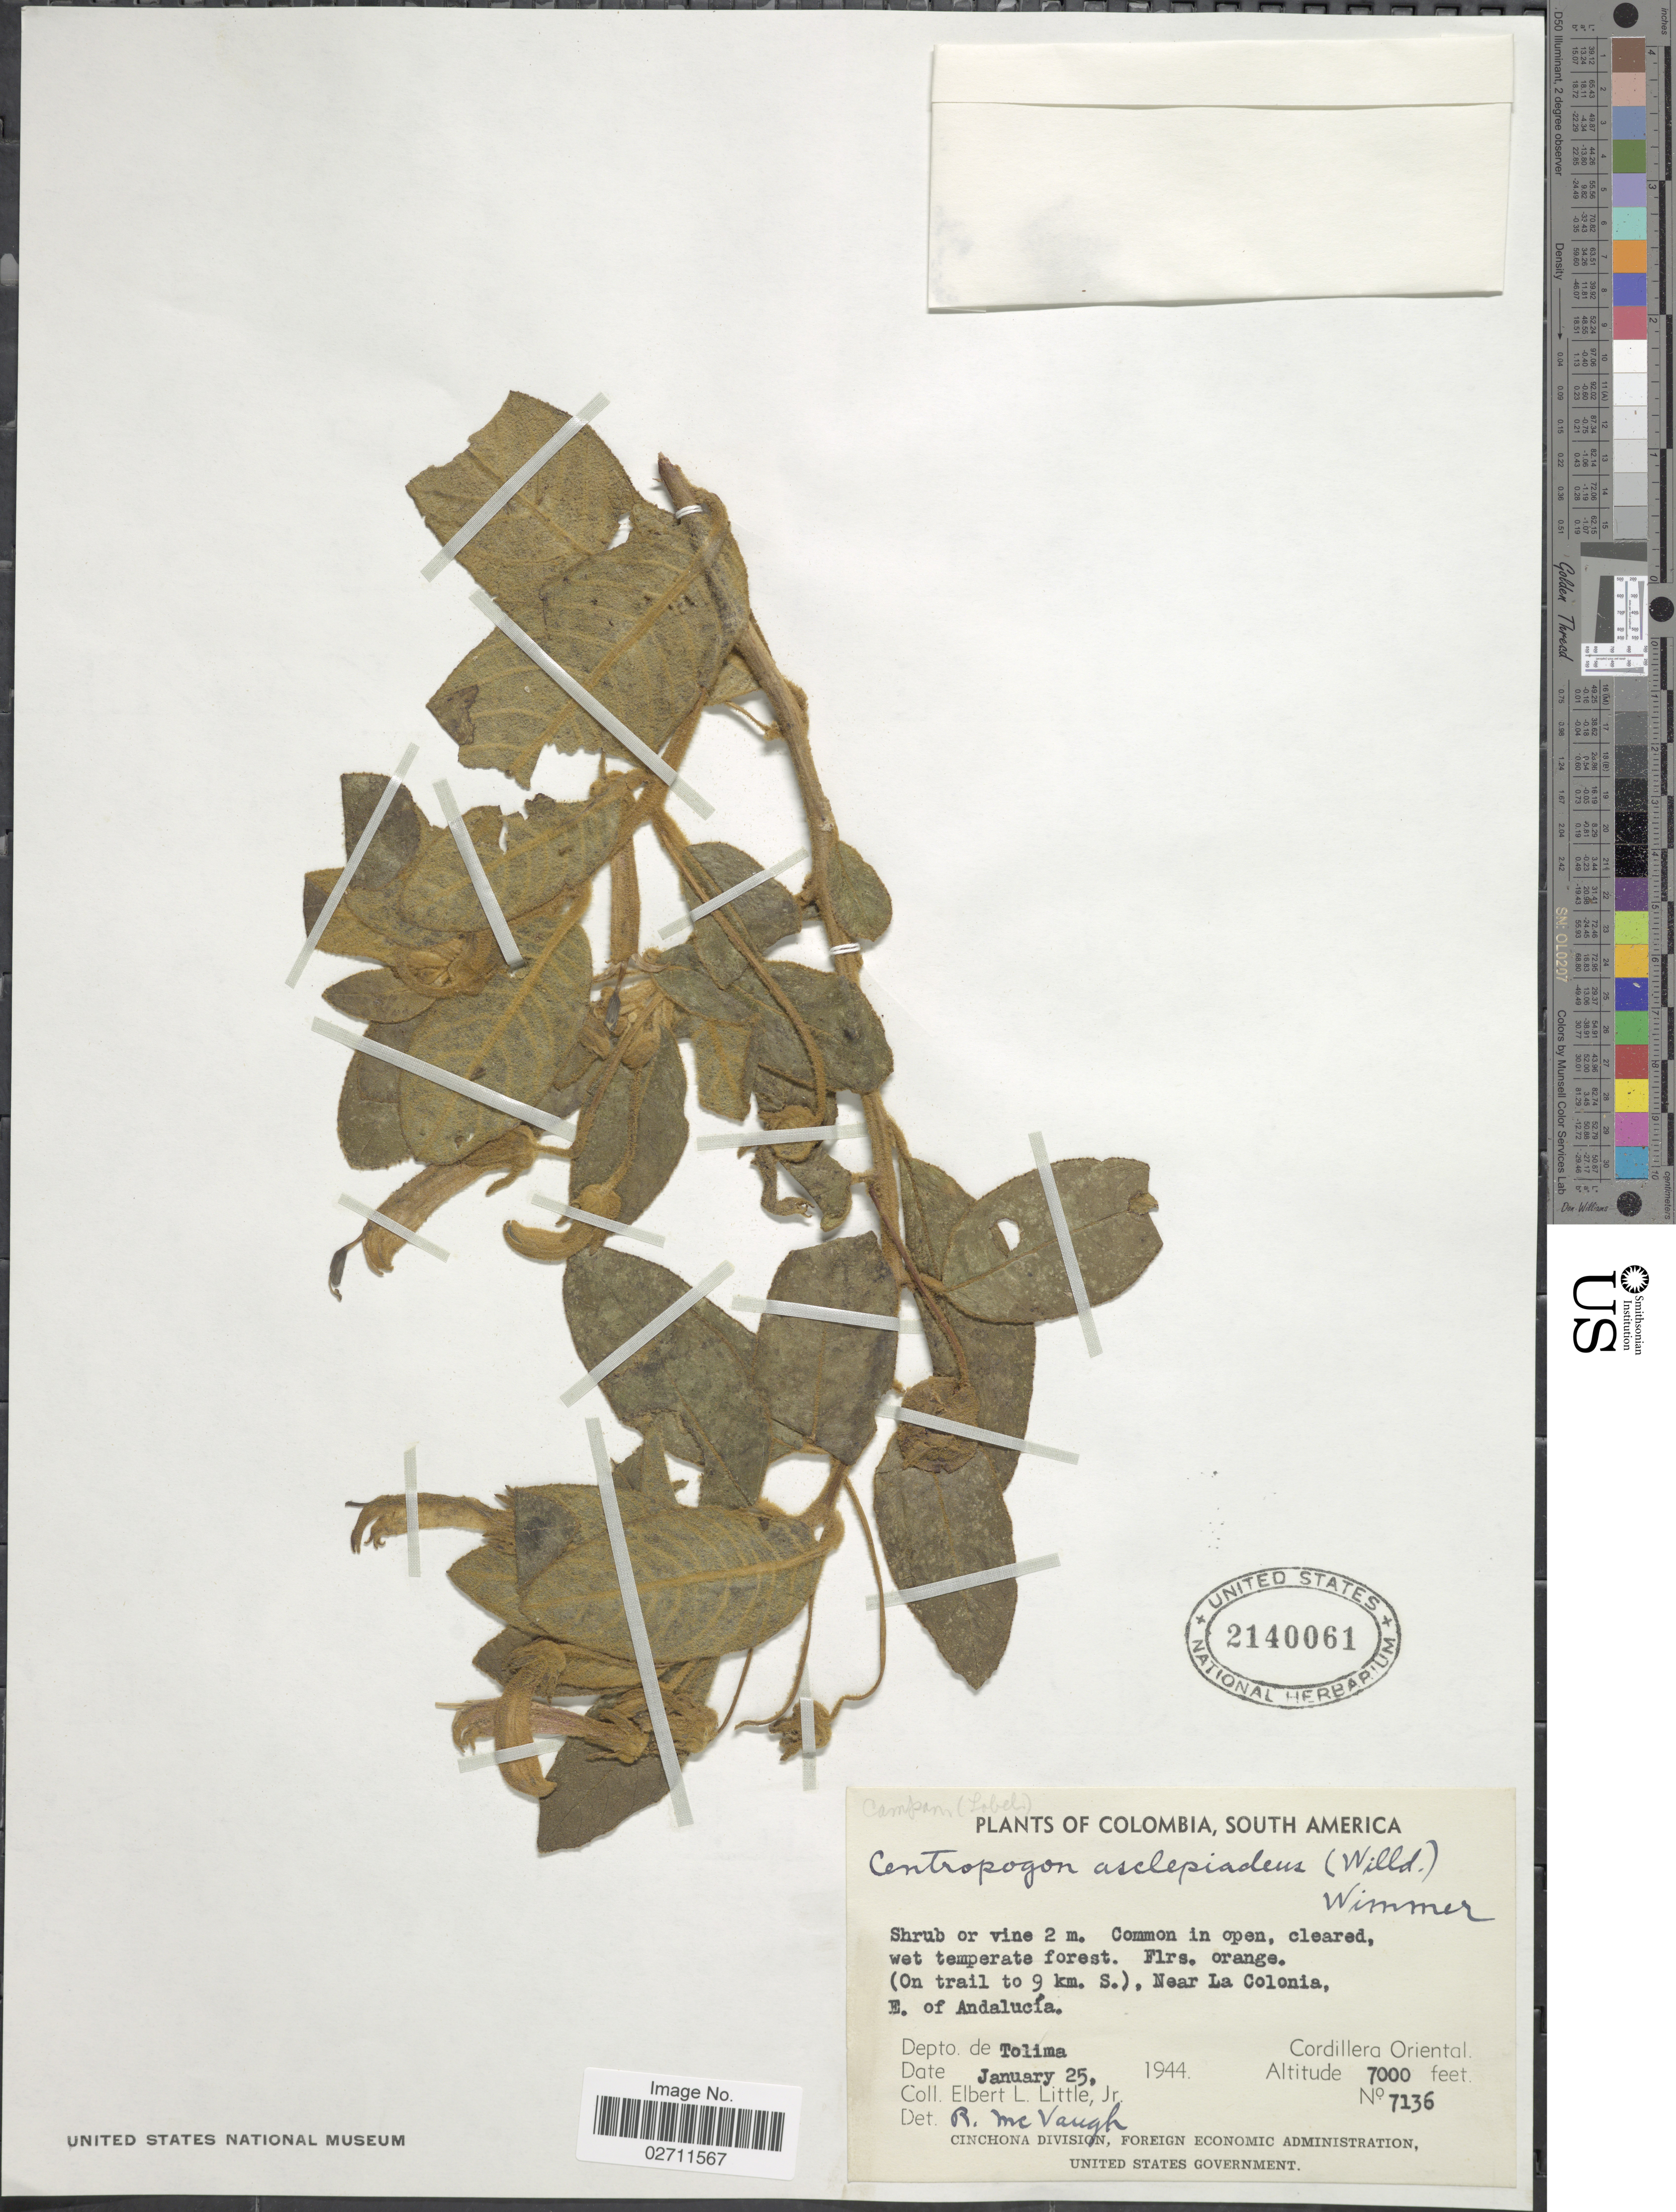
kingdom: Plantae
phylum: Tracheophyta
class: Magnoliopsida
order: Asterales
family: Campanulaceae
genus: Centropogon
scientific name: Centropogon asclepiadeus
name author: (Willd. ex Schult.) E. Wimm.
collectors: E. L. Little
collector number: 7136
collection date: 1944-01-25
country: Colombia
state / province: Tolima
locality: (On trail to 9 km. S.) Near La Colonia E. of Andalucia. Cordillera Oriental.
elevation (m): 2134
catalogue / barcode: US 2140061